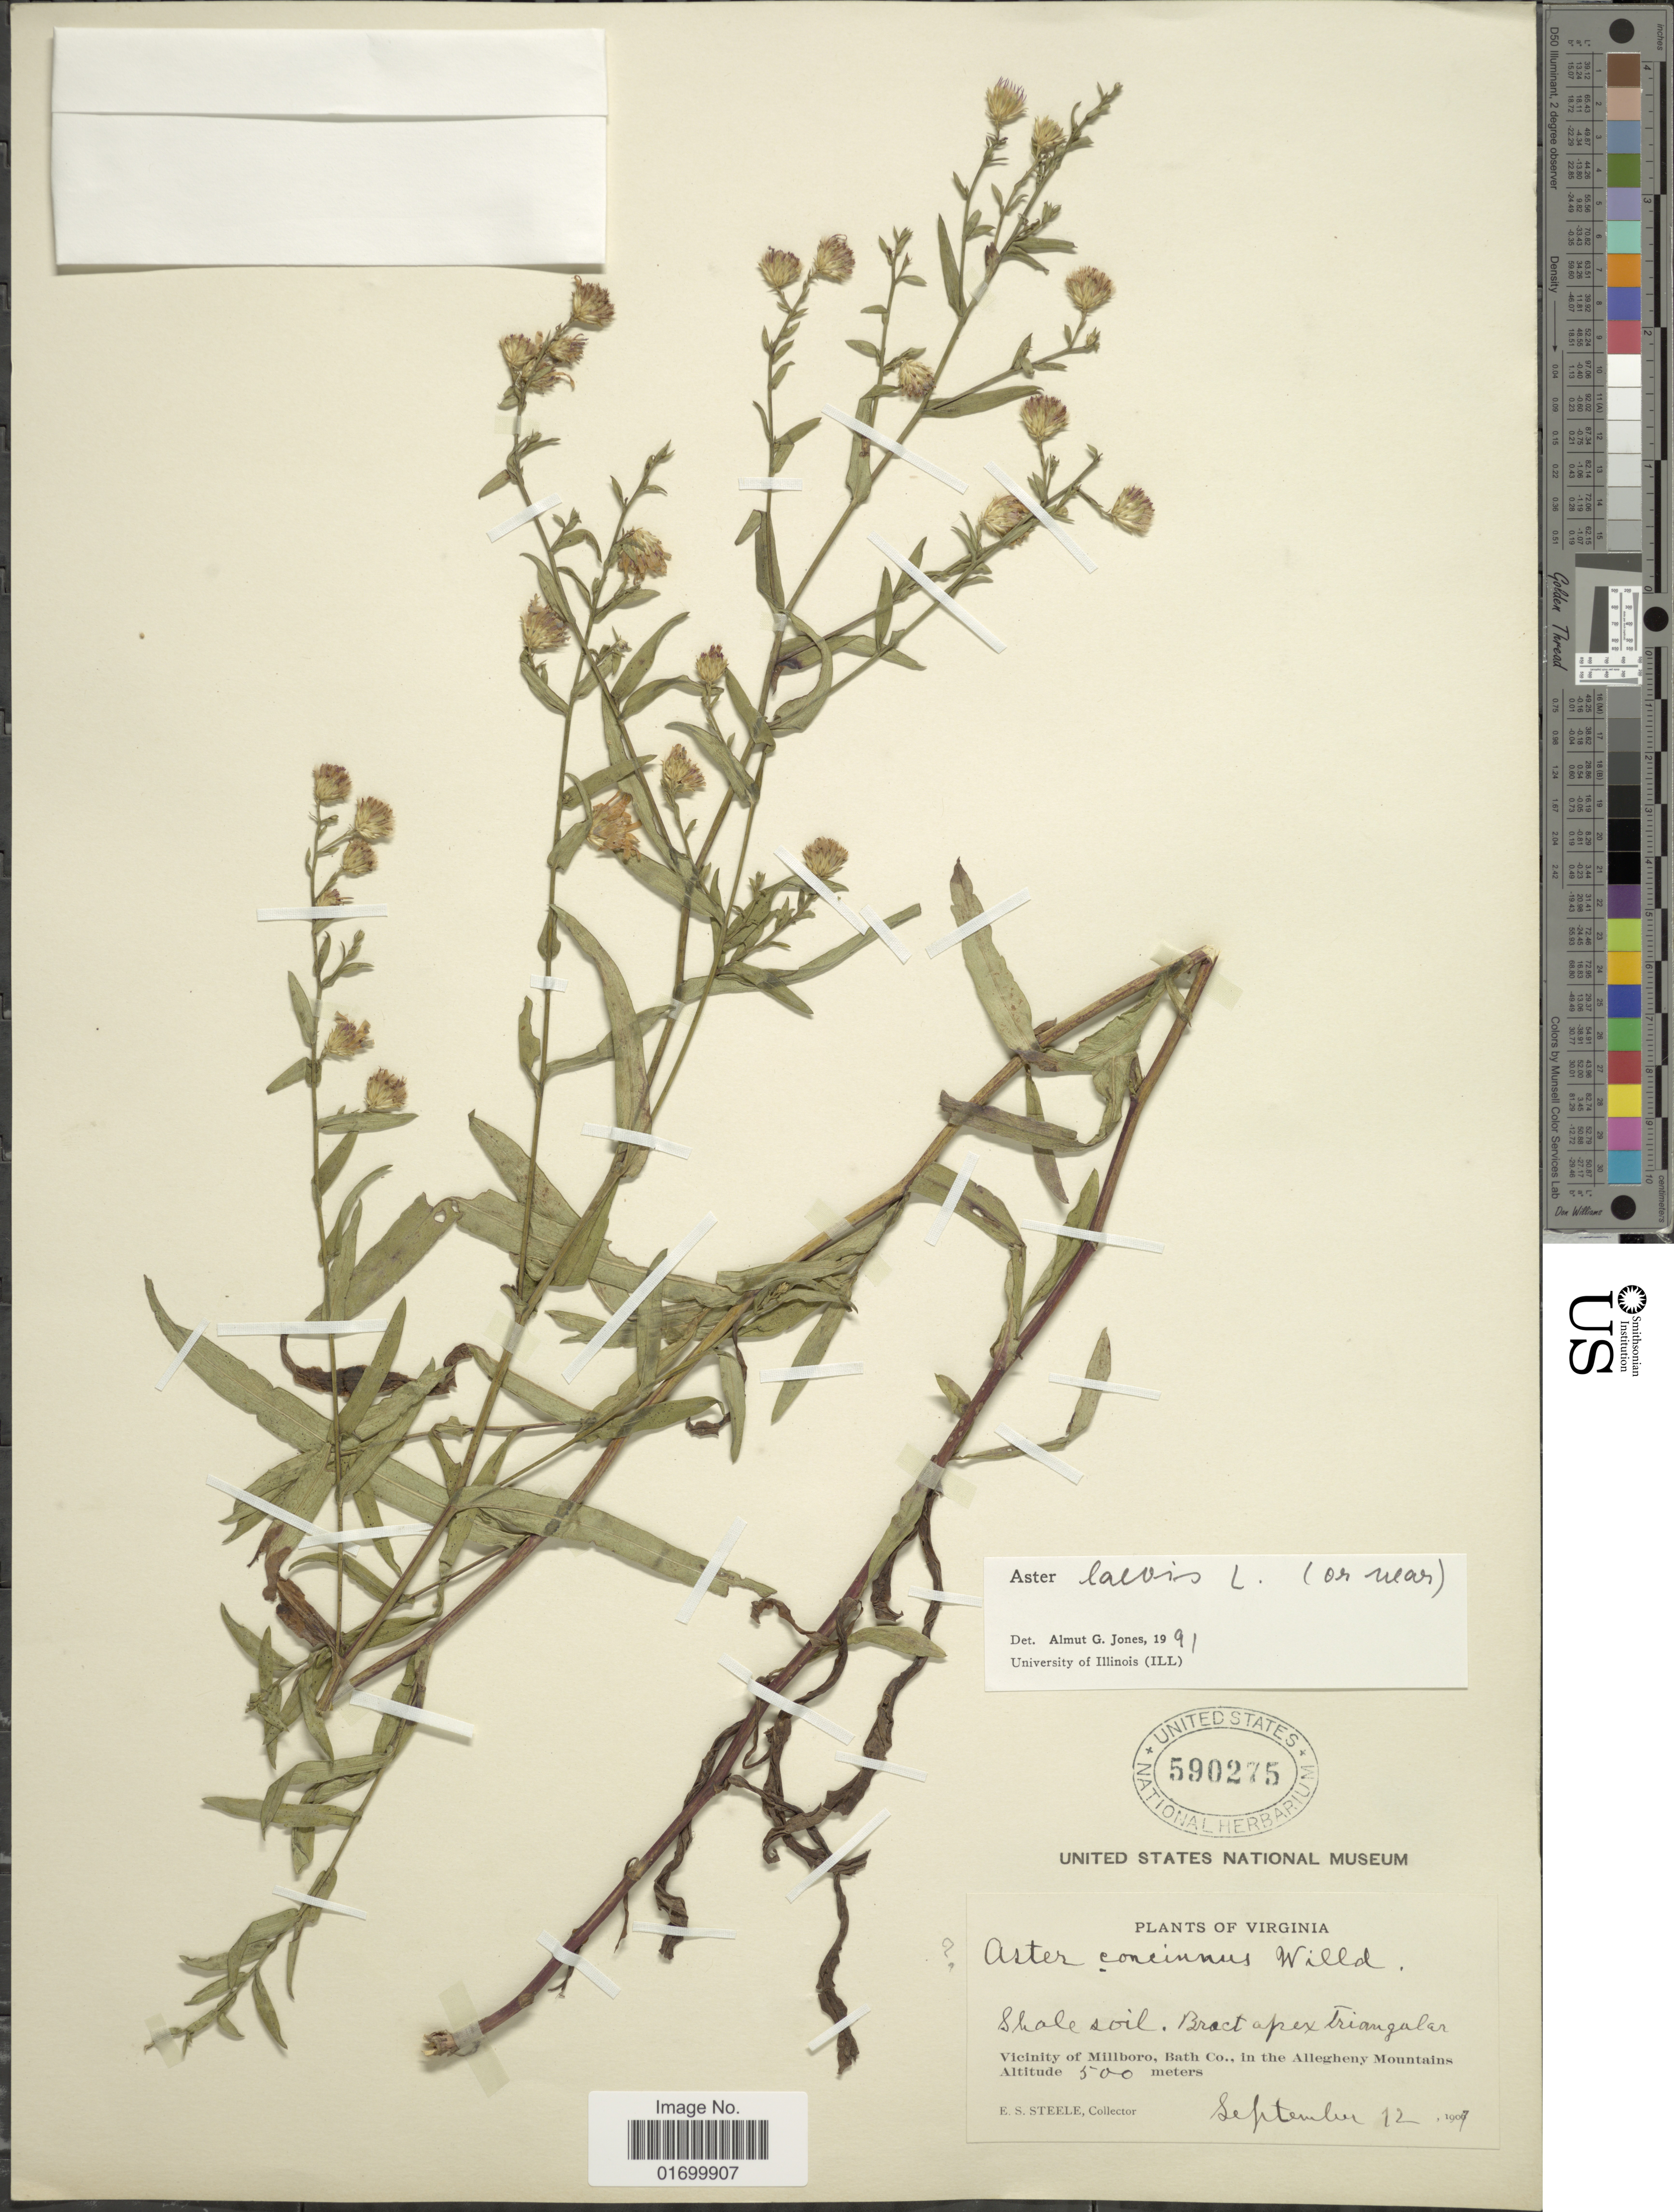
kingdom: Plantae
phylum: Tracheophyta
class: Magnoliopsida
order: Asterales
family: Asteraceae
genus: Symphyotrichum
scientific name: Symphyotrichum laeve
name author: (L.) Á. Löve & D. Löve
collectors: E. Steele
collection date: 1907-09-12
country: United States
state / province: Virginia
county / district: Bath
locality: Vicinity of Millboro, Bath Co., in the Allegheny Mountains.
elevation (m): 500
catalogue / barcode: US 590275